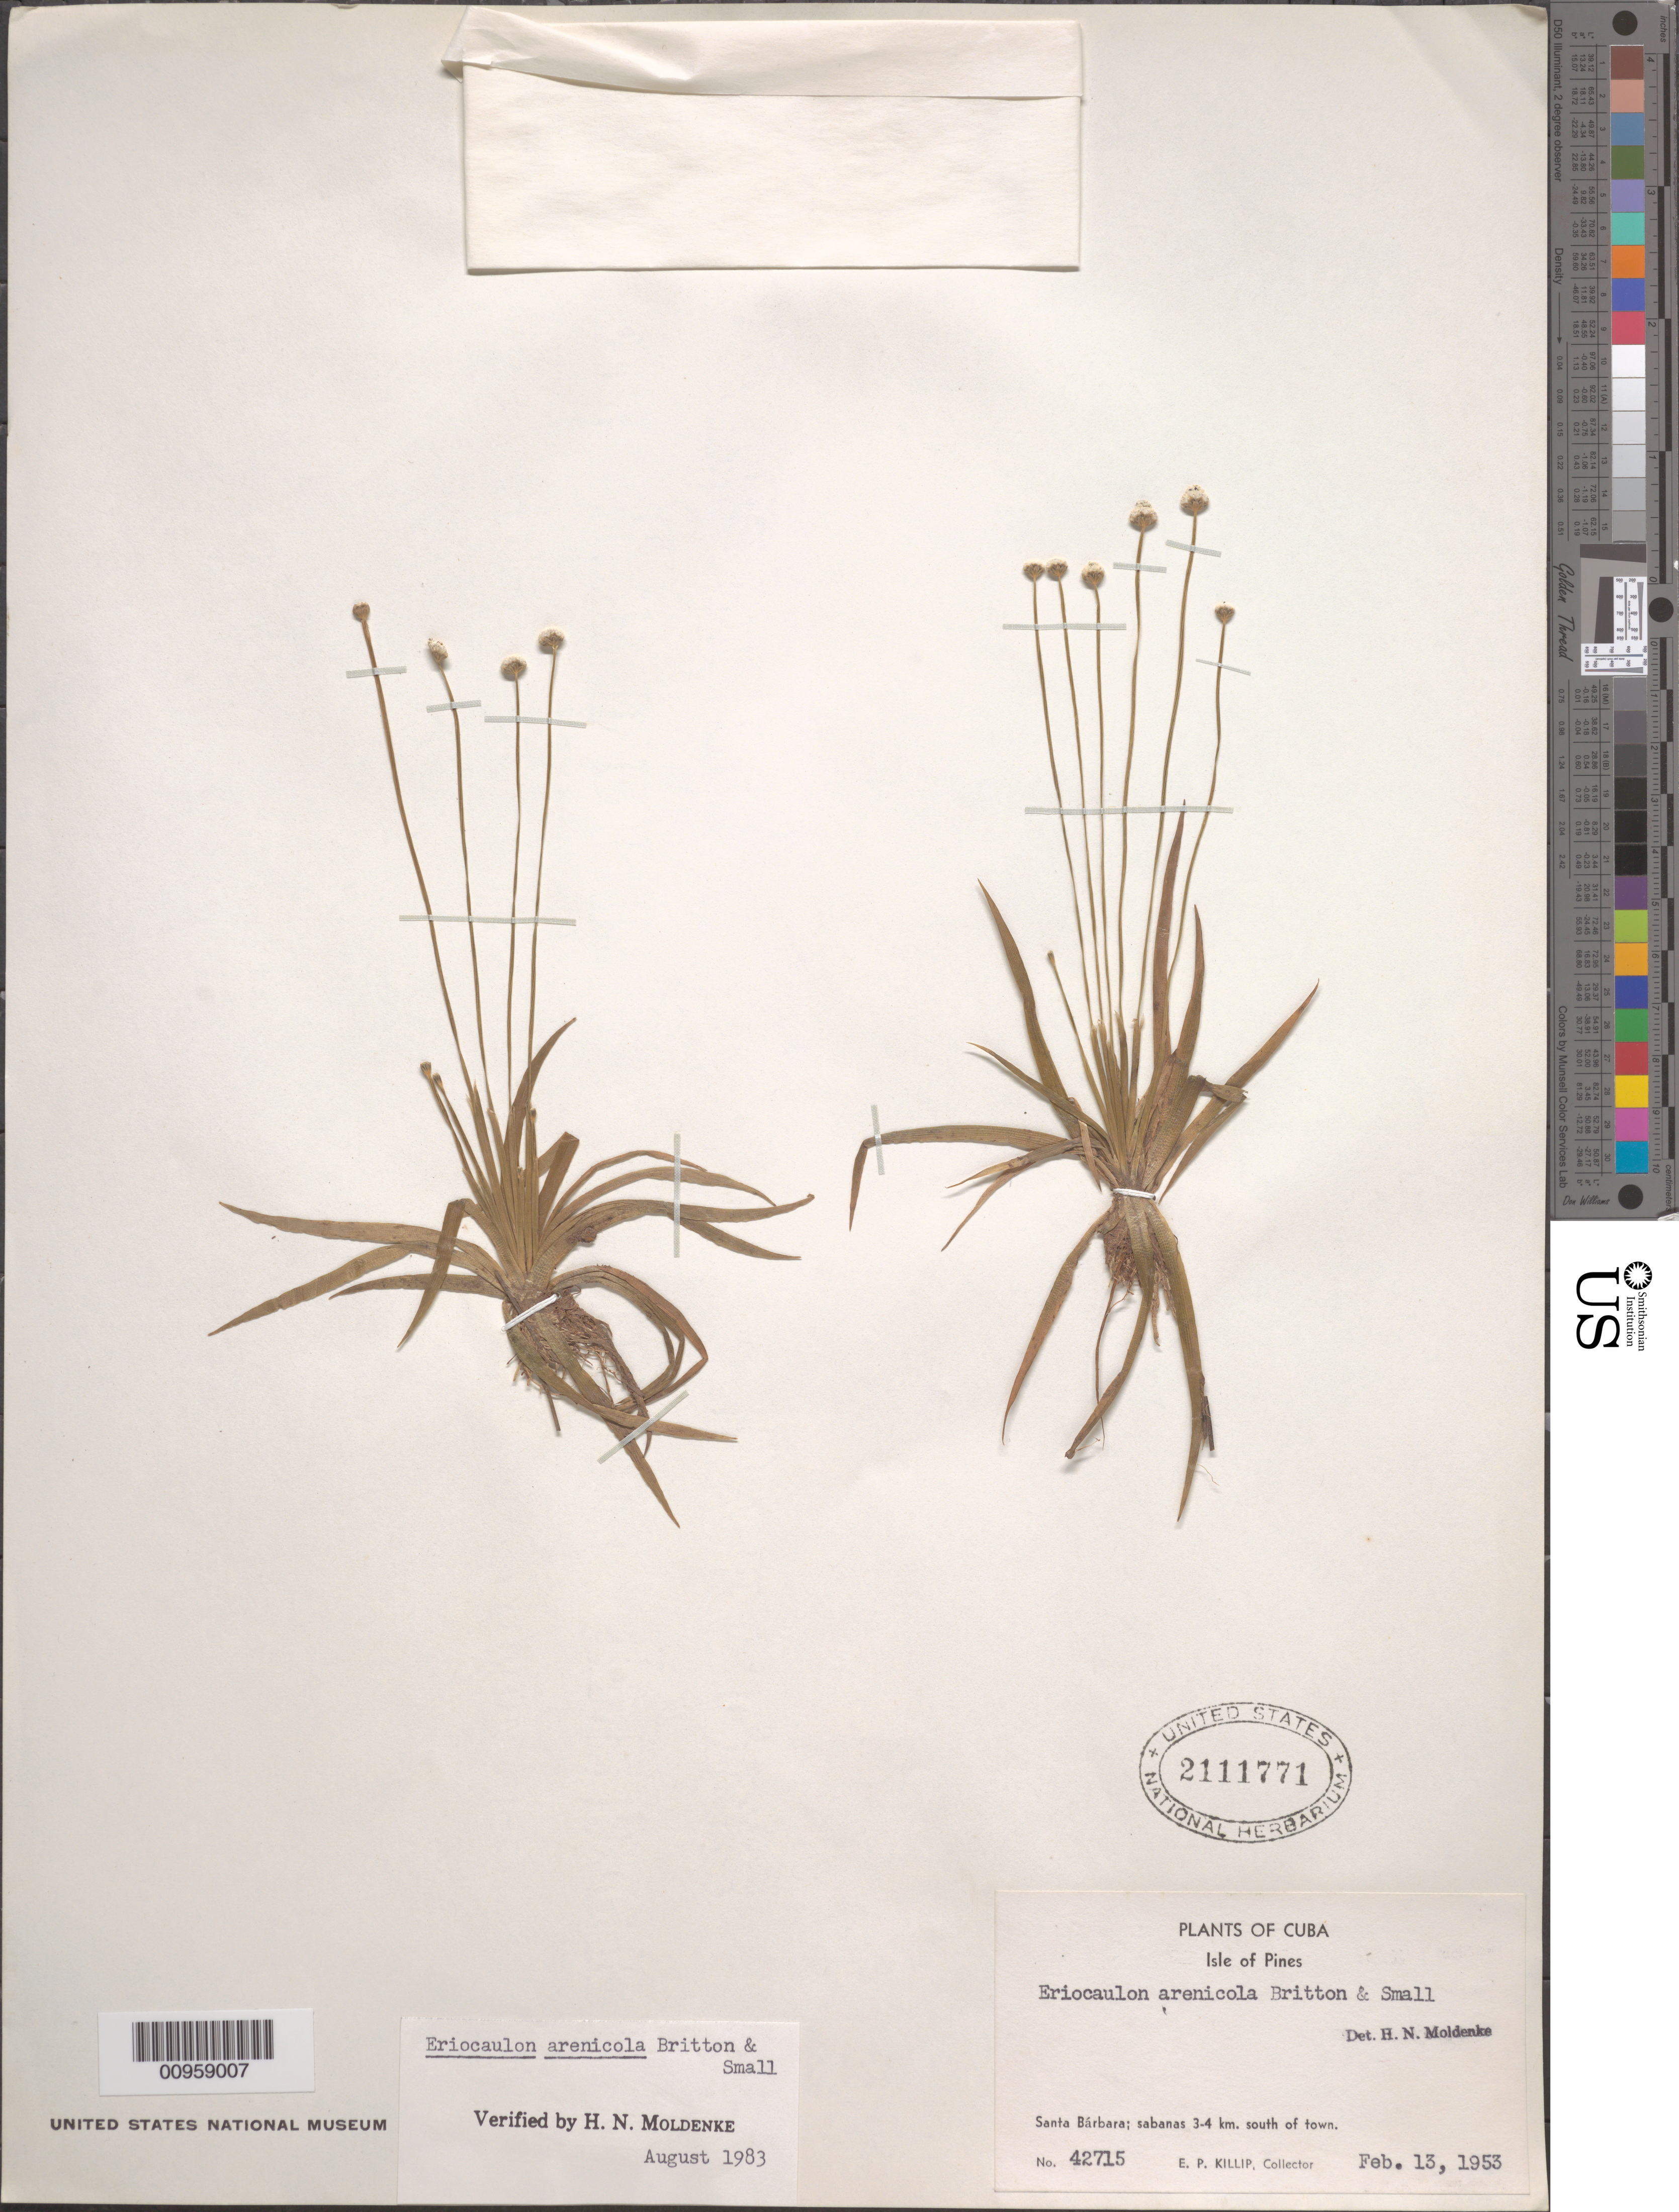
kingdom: Plantae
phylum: Tracheophyta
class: Liliopsida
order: Poales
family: Eriocaulaceae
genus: Eriocaulon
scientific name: Eriocaulon arenicola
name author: Britton & Small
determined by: Moldenke, H. N.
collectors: E. P. Killip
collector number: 42715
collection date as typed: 13 Feb 1953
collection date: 1953-02-13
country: Cuba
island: Isla de la Juventud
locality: Isle of Pines, Santa Bárbara, 3-4 km south of town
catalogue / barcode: US 2111771